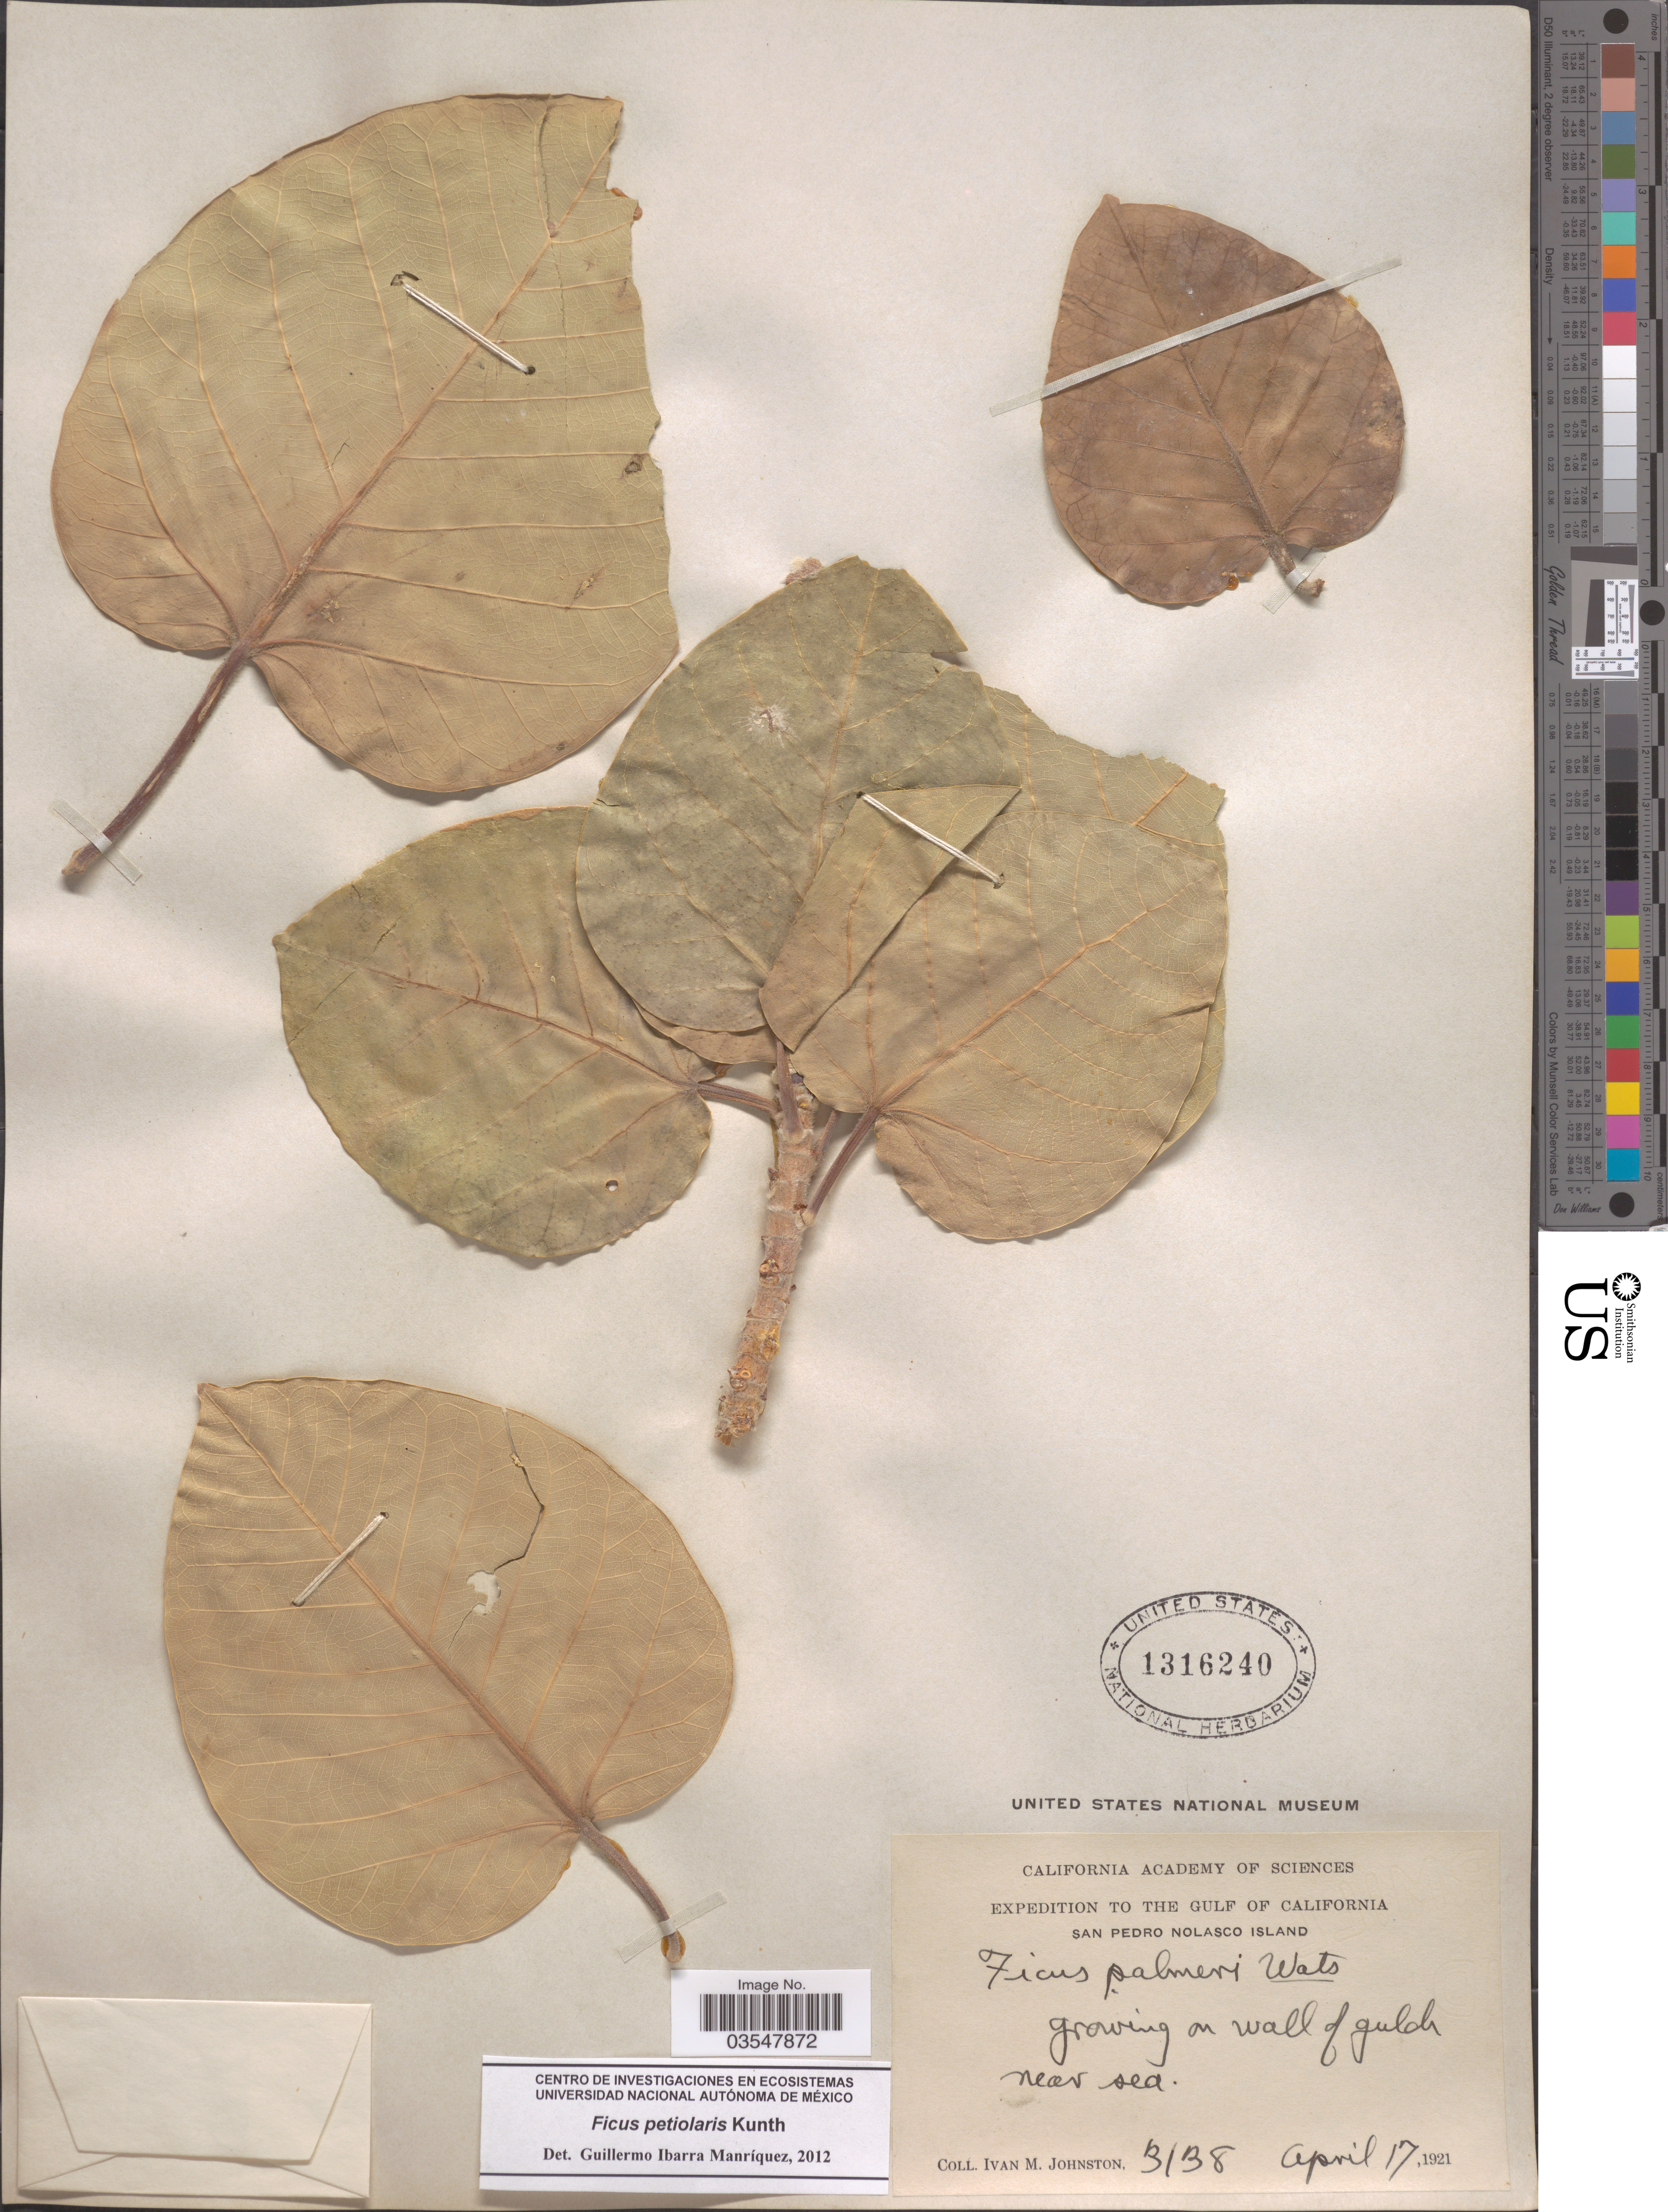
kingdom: Plantae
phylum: Tracheophyta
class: Magnoliopsida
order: Rosales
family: Moraceae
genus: Ficus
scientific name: Ficus petiolaris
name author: Kunth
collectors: I.M. Johnston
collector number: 3138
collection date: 1921-04-17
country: Mexico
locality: The Gulf of California. San Pedro Nolasco Island. Near sea.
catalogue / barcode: US 1316240